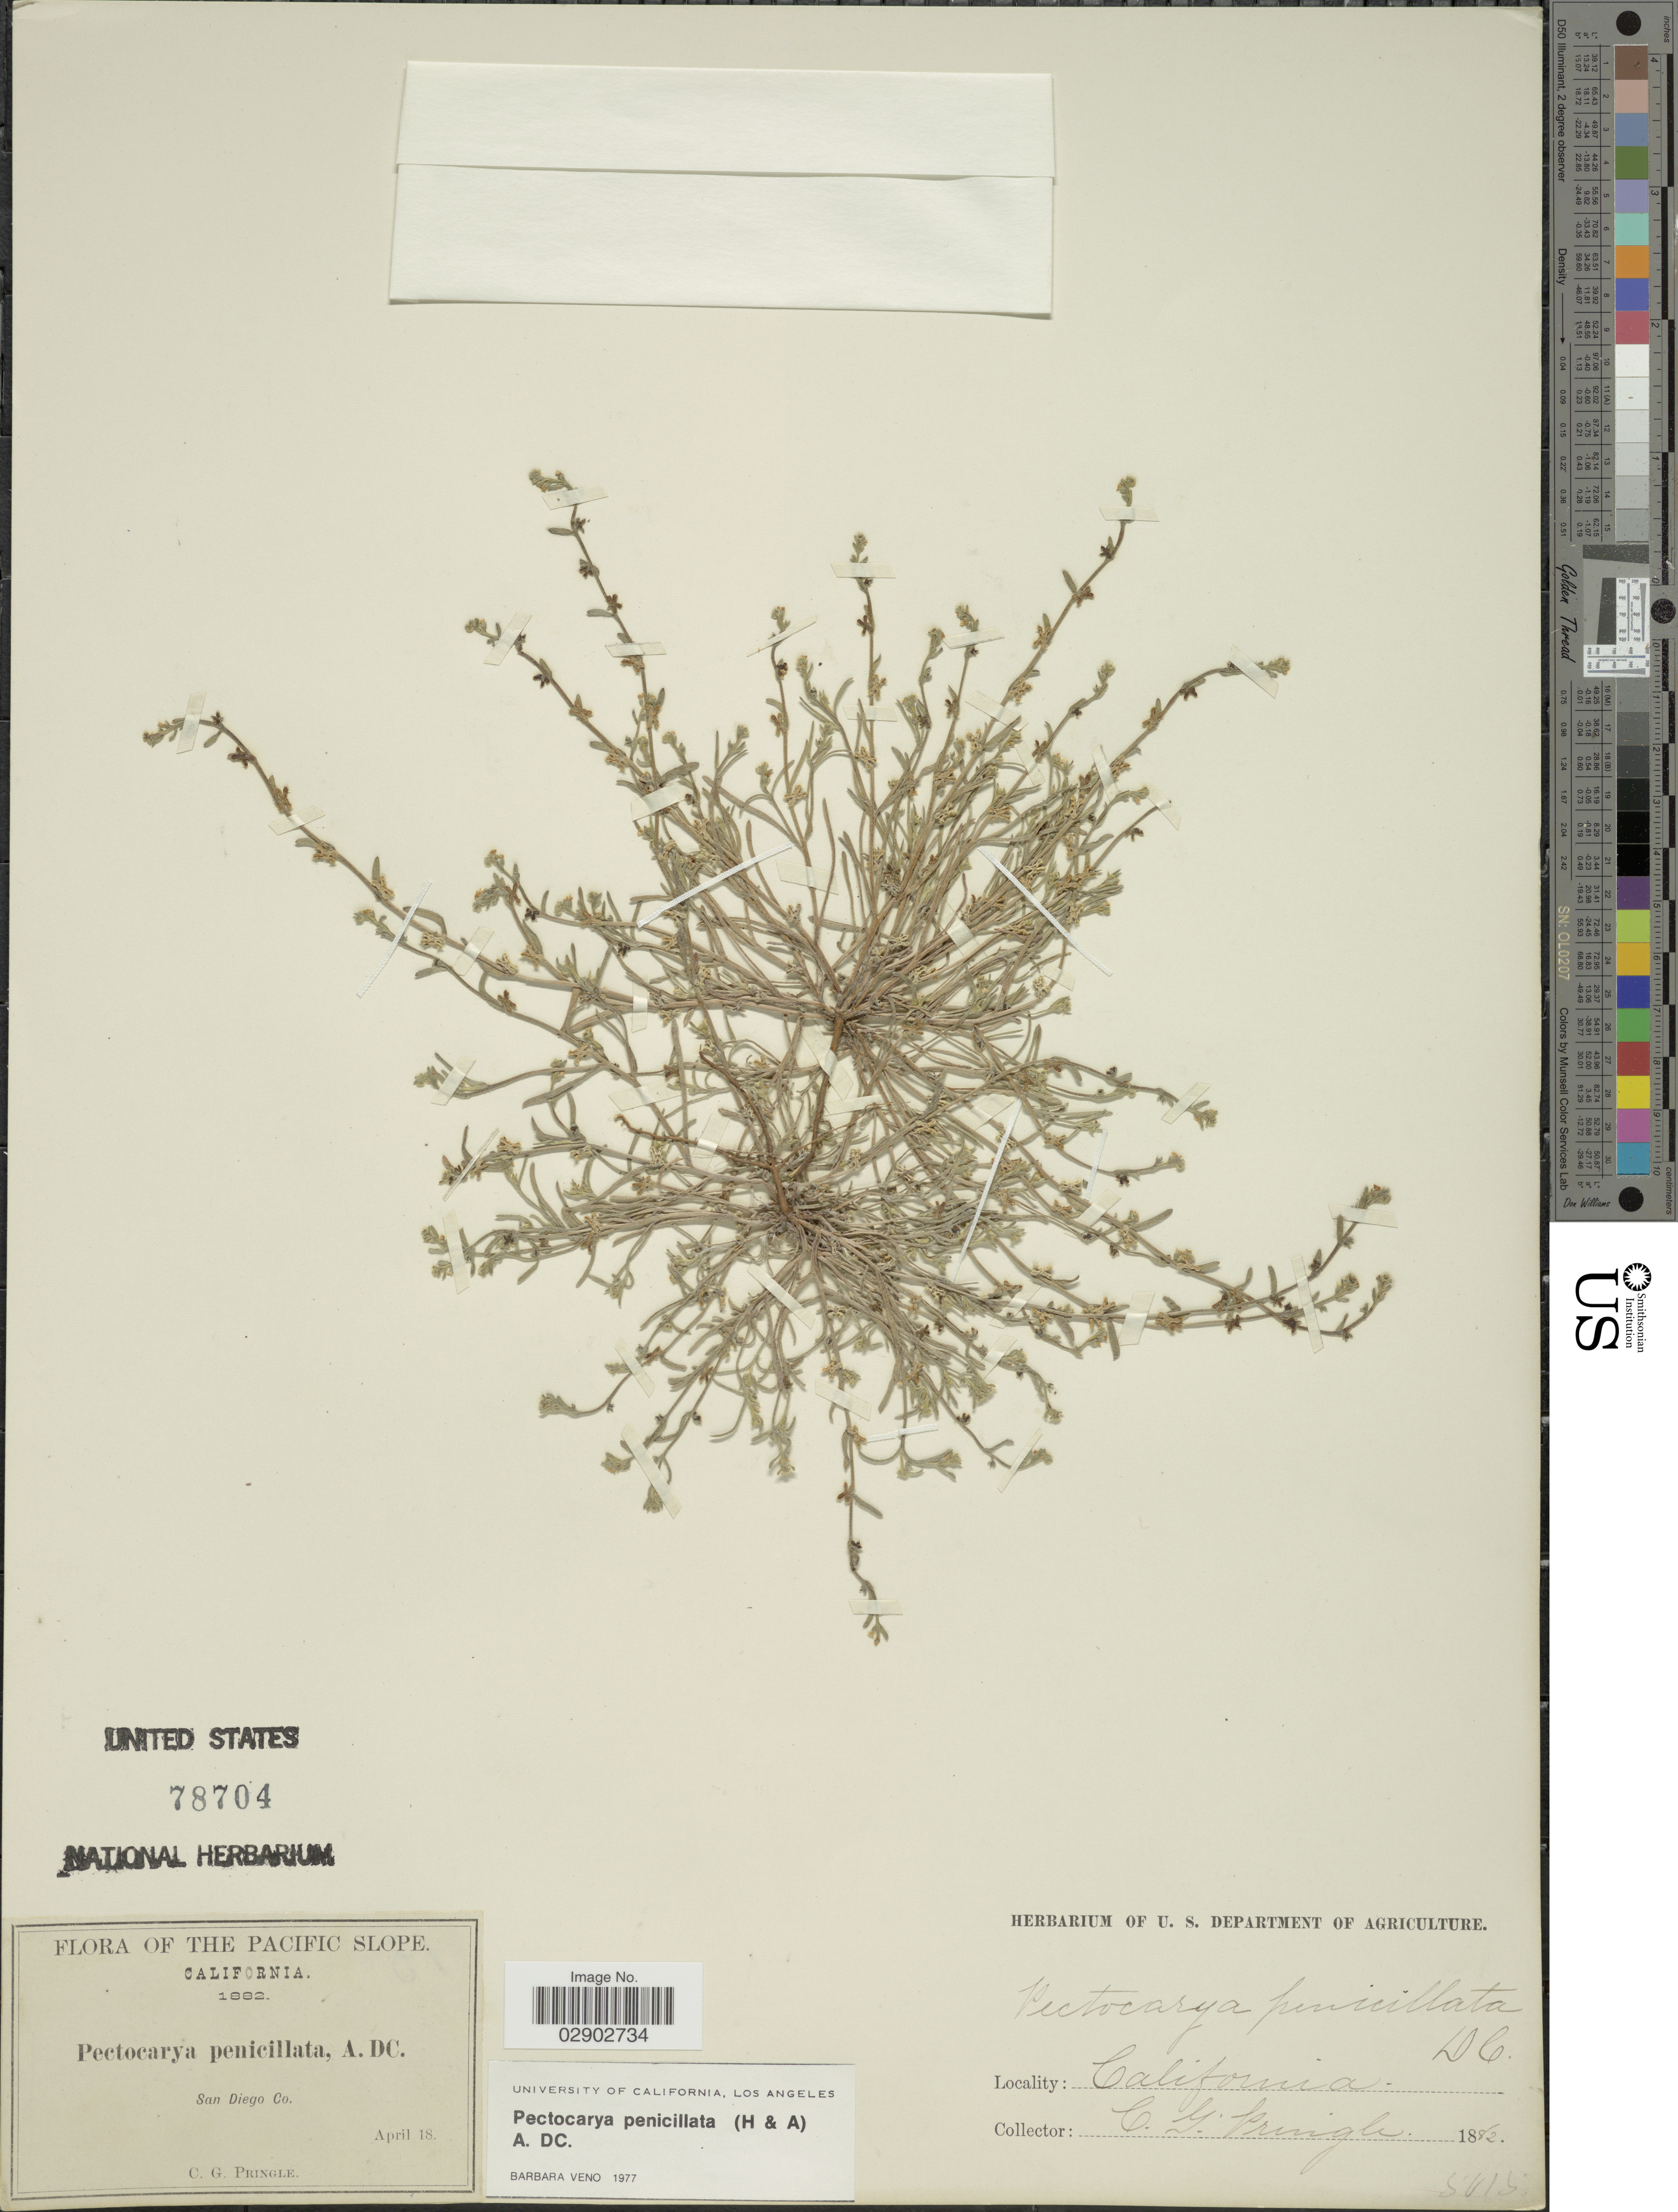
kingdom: Plantae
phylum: Tracheophyta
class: Magnoliopsida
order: Boraginales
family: Boraginaceae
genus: Pectocarya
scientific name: Pectocarya penicillata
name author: Hook. & Arn.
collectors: C. G. Pringle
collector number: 5015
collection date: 1882-04-18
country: United States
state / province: California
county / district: San Diego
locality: Pacific Slope, San Diego Co.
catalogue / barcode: US 78704